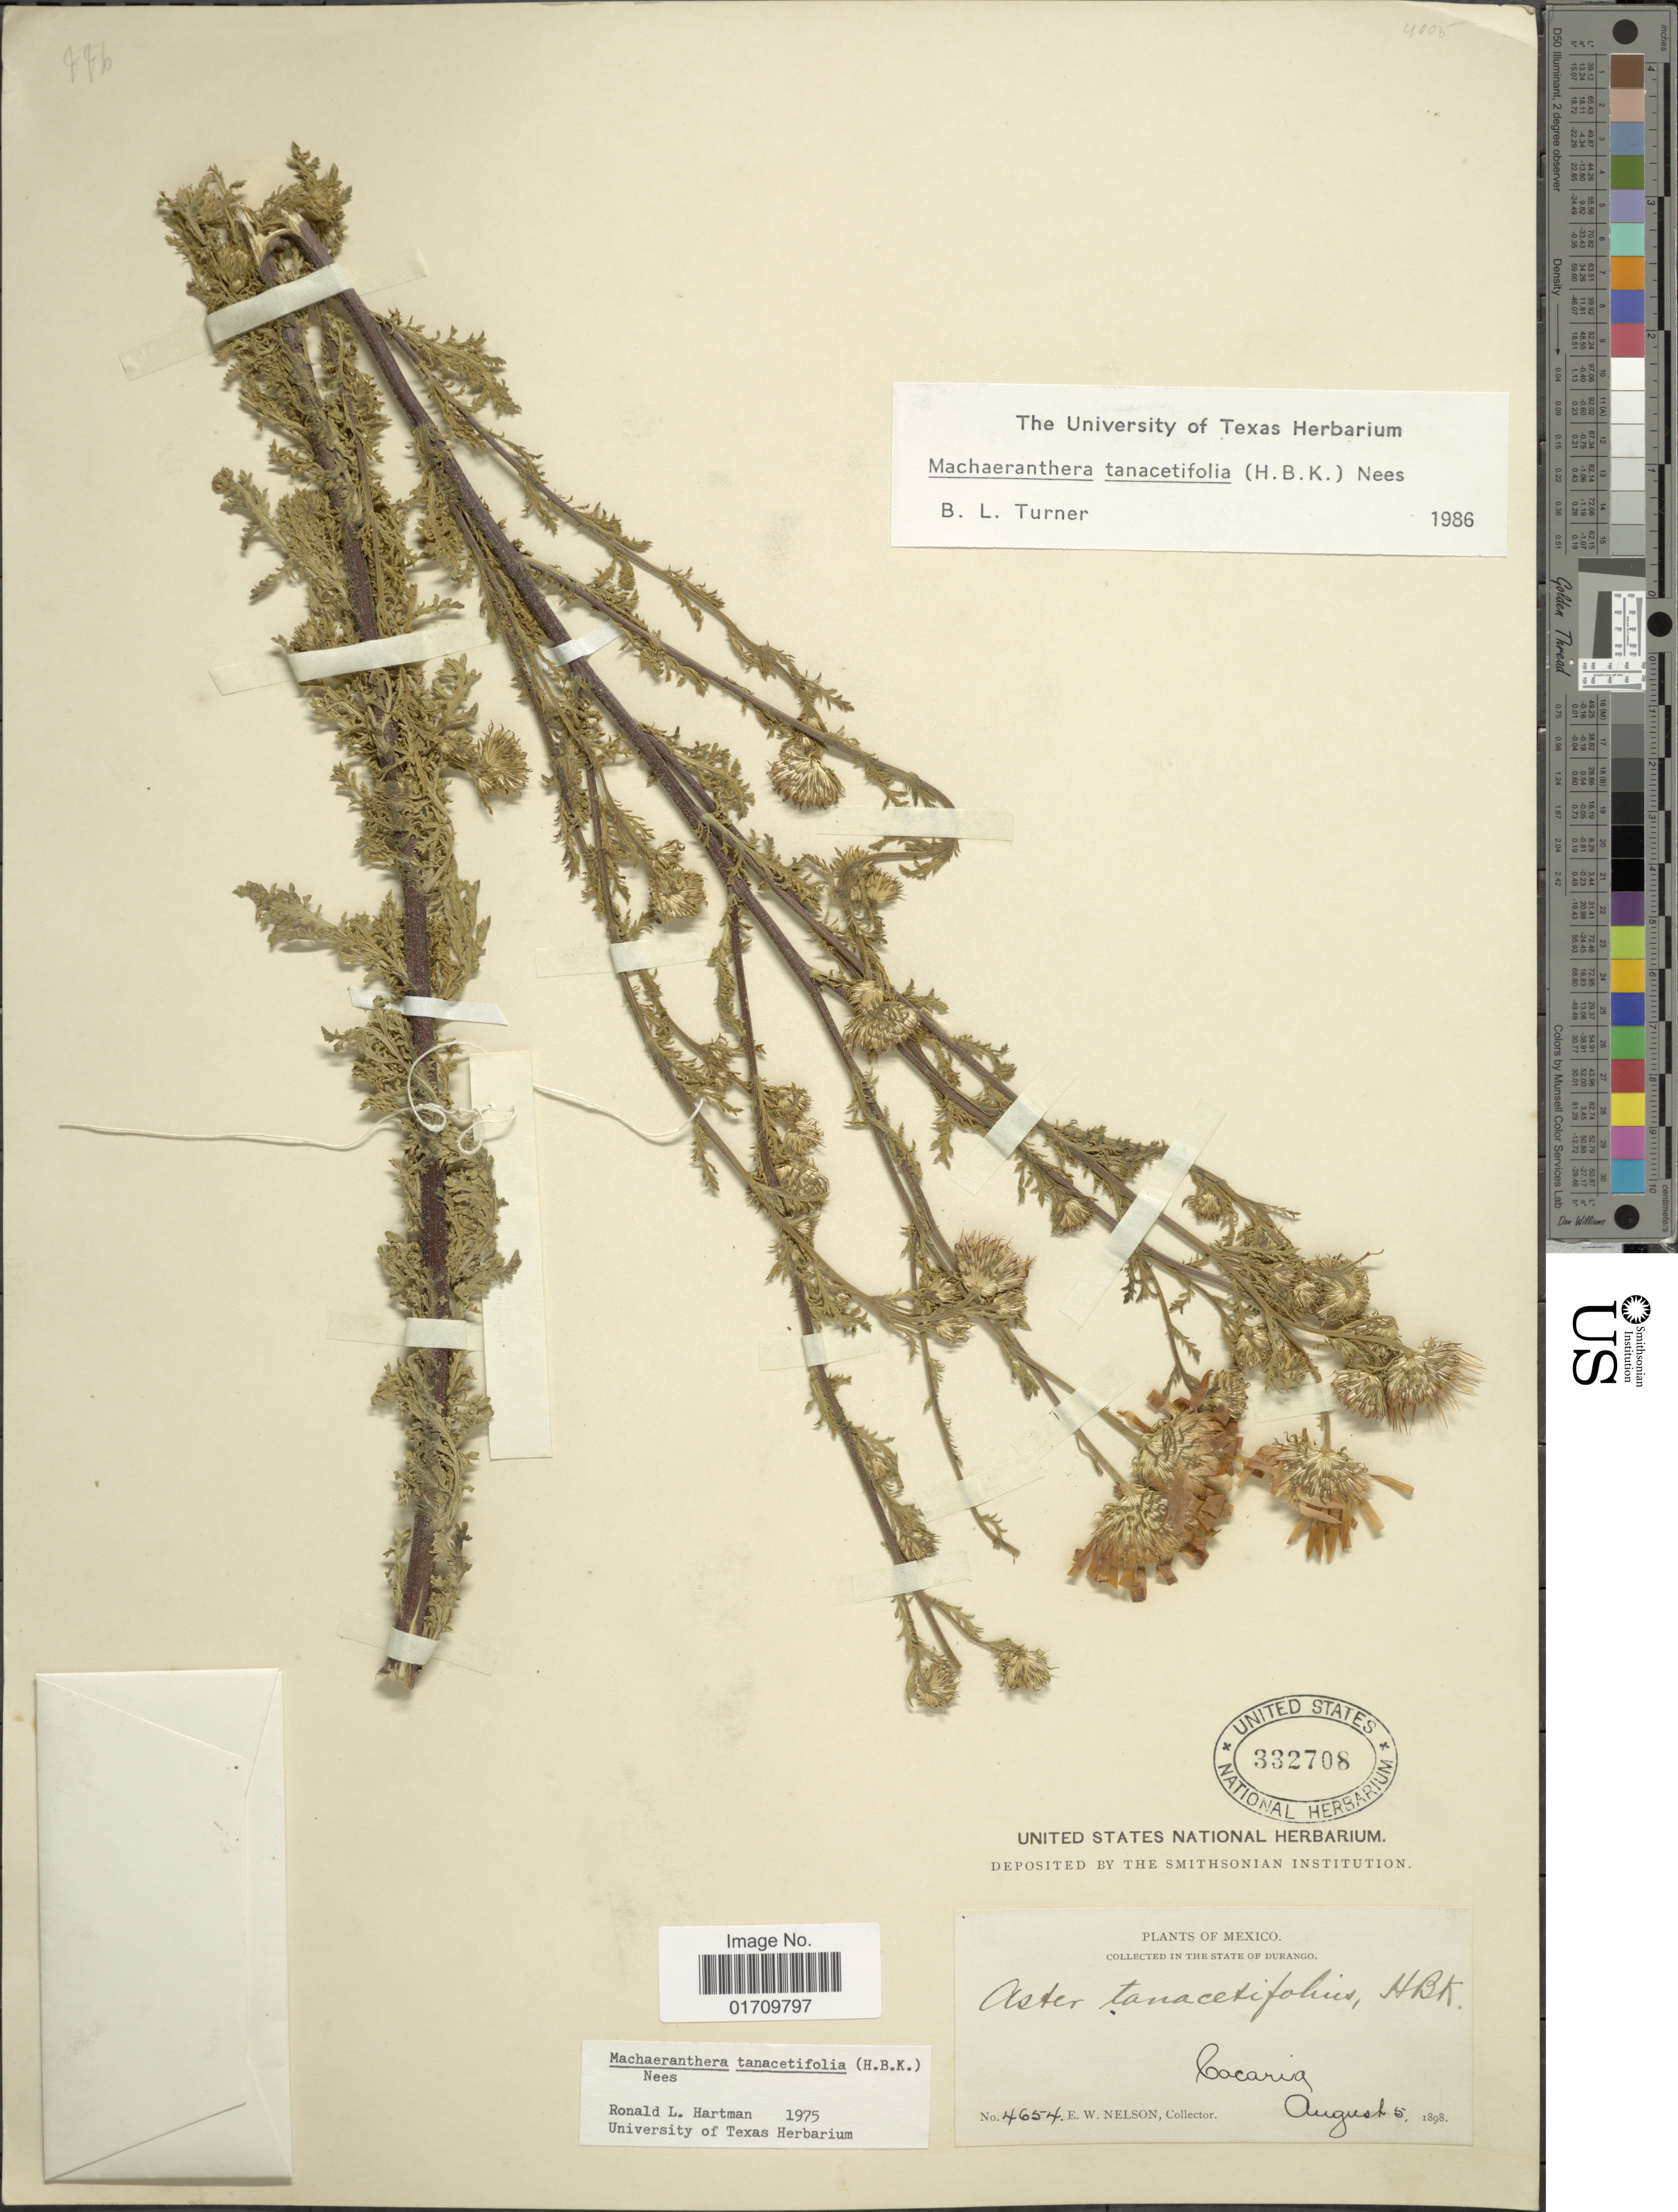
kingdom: Plantae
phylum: Tracheophyta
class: Magnoliopsida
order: Asterales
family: Asteraceae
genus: Machaeranthera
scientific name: Machaeranthera tanacetifolia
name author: (Kunth) Nees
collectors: E. W. Nelson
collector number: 4654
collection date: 1899-08-05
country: Mexico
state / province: Durango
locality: Cacaria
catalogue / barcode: US 332708